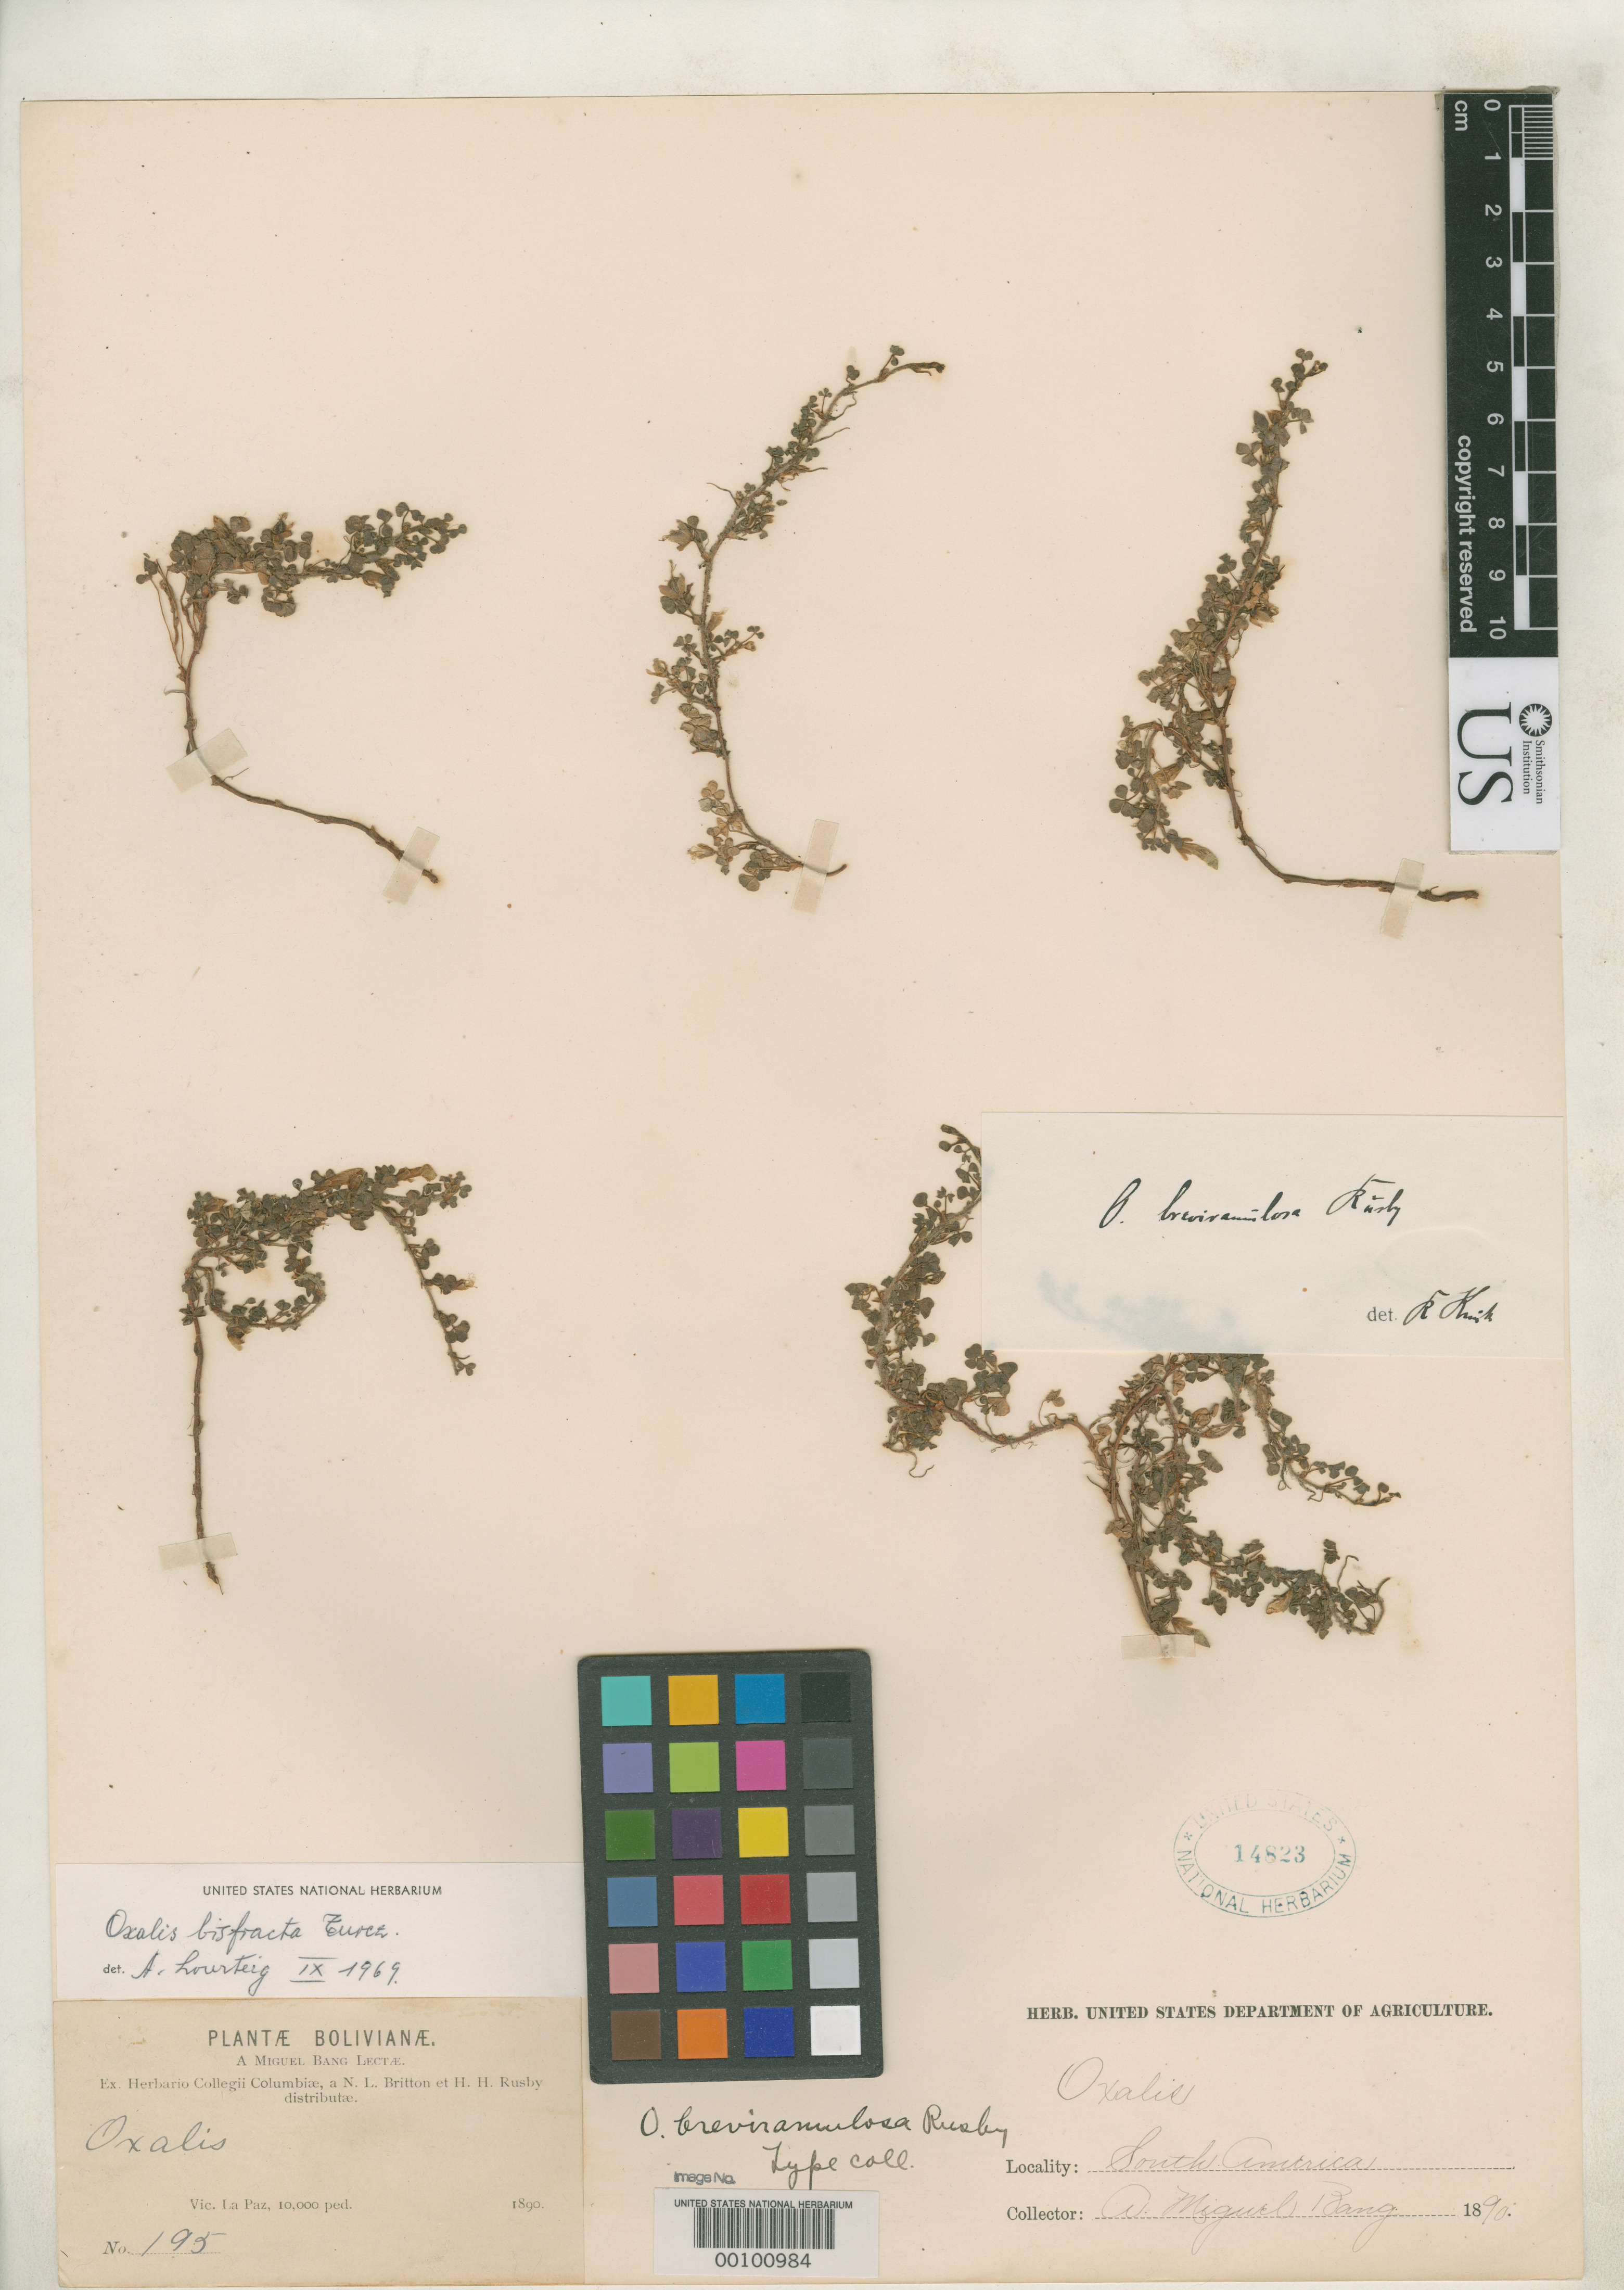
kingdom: Plantae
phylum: Tracheophyta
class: Magnoliopsida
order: Oxalidales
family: Oxalidaceae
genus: Oxalis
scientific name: Oxalis breviramulosa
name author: Rusby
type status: Isotype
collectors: M. Bang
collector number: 195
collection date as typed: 1890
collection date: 1890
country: Bolivia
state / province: La Paz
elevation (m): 3048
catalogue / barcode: US 14823